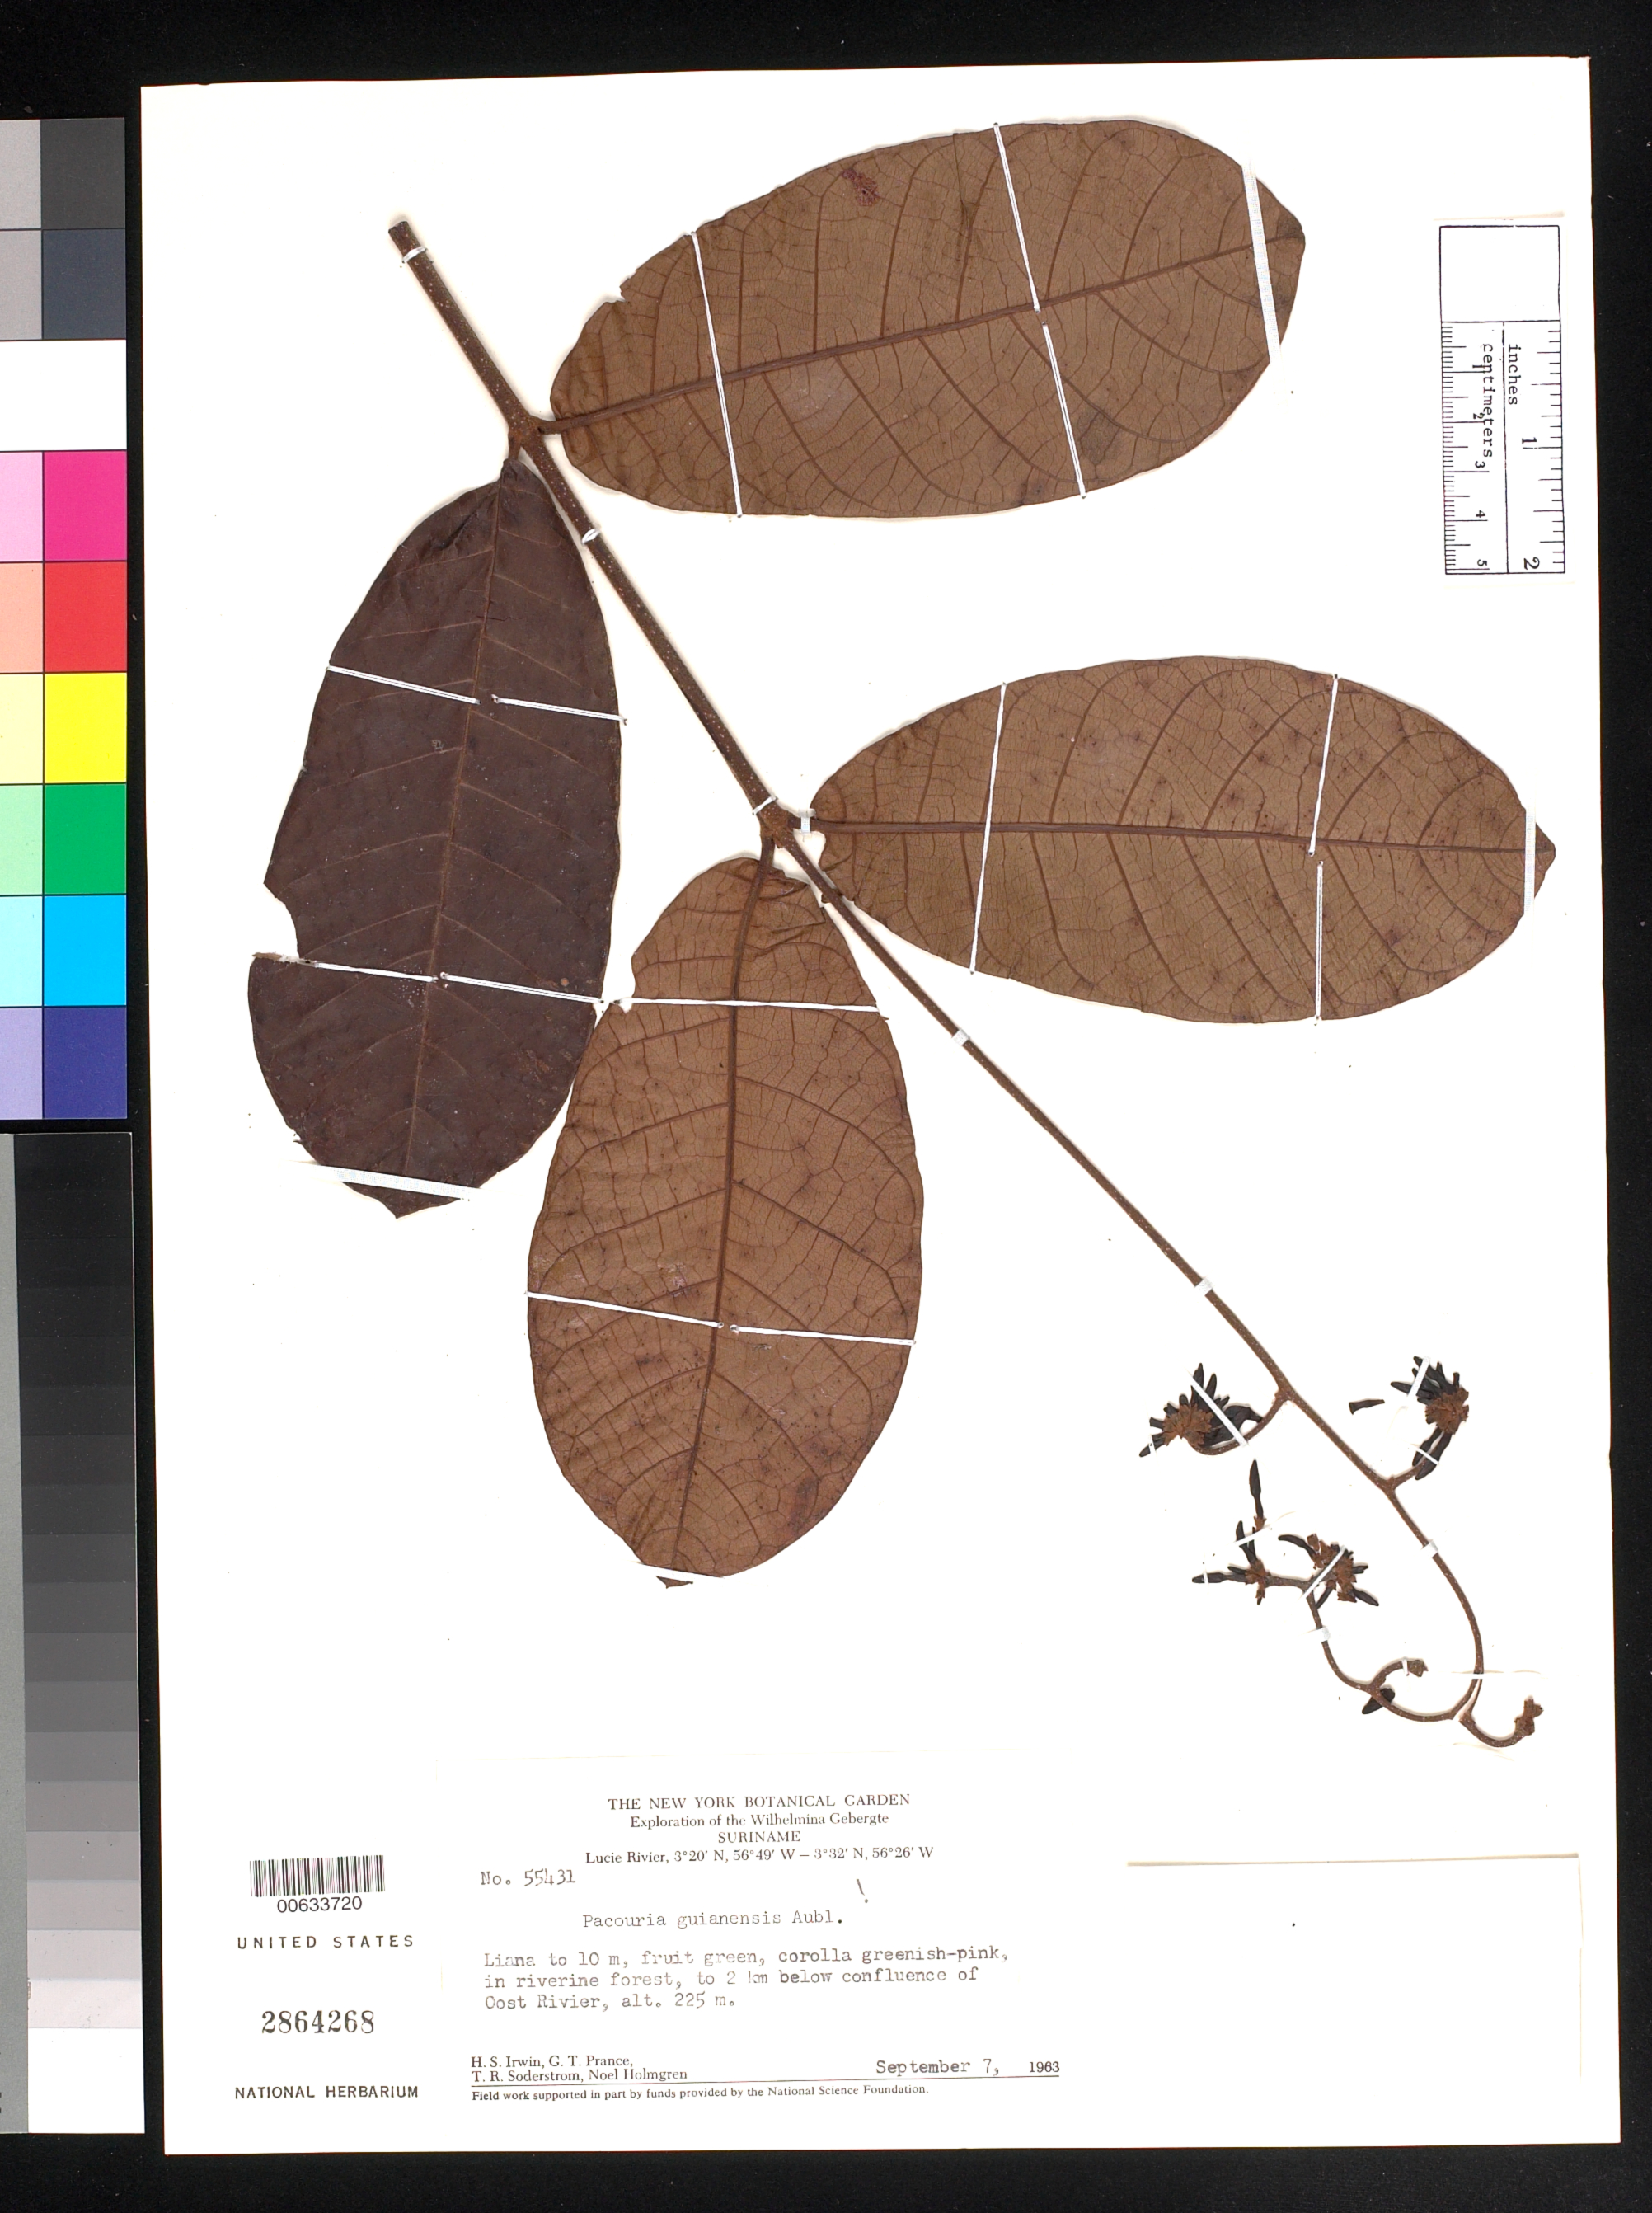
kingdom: Plantae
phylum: Tracheophyta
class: Magnoliopsida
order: Gentianales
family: Apocynaceae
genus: Pacouria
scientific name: Pacouria guianensis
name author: Aubl.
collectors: H. Irwin, G. T. Prance, T. R. Soderstrom & N. H. Holmgren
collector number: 55431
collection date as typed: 7-Sep-63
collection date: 1963-09-07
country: Suriname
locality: Lucie R., 2 km below confl. with Oost R., Wilhelmina Gebergte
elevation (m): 225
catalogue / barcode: US 2864268